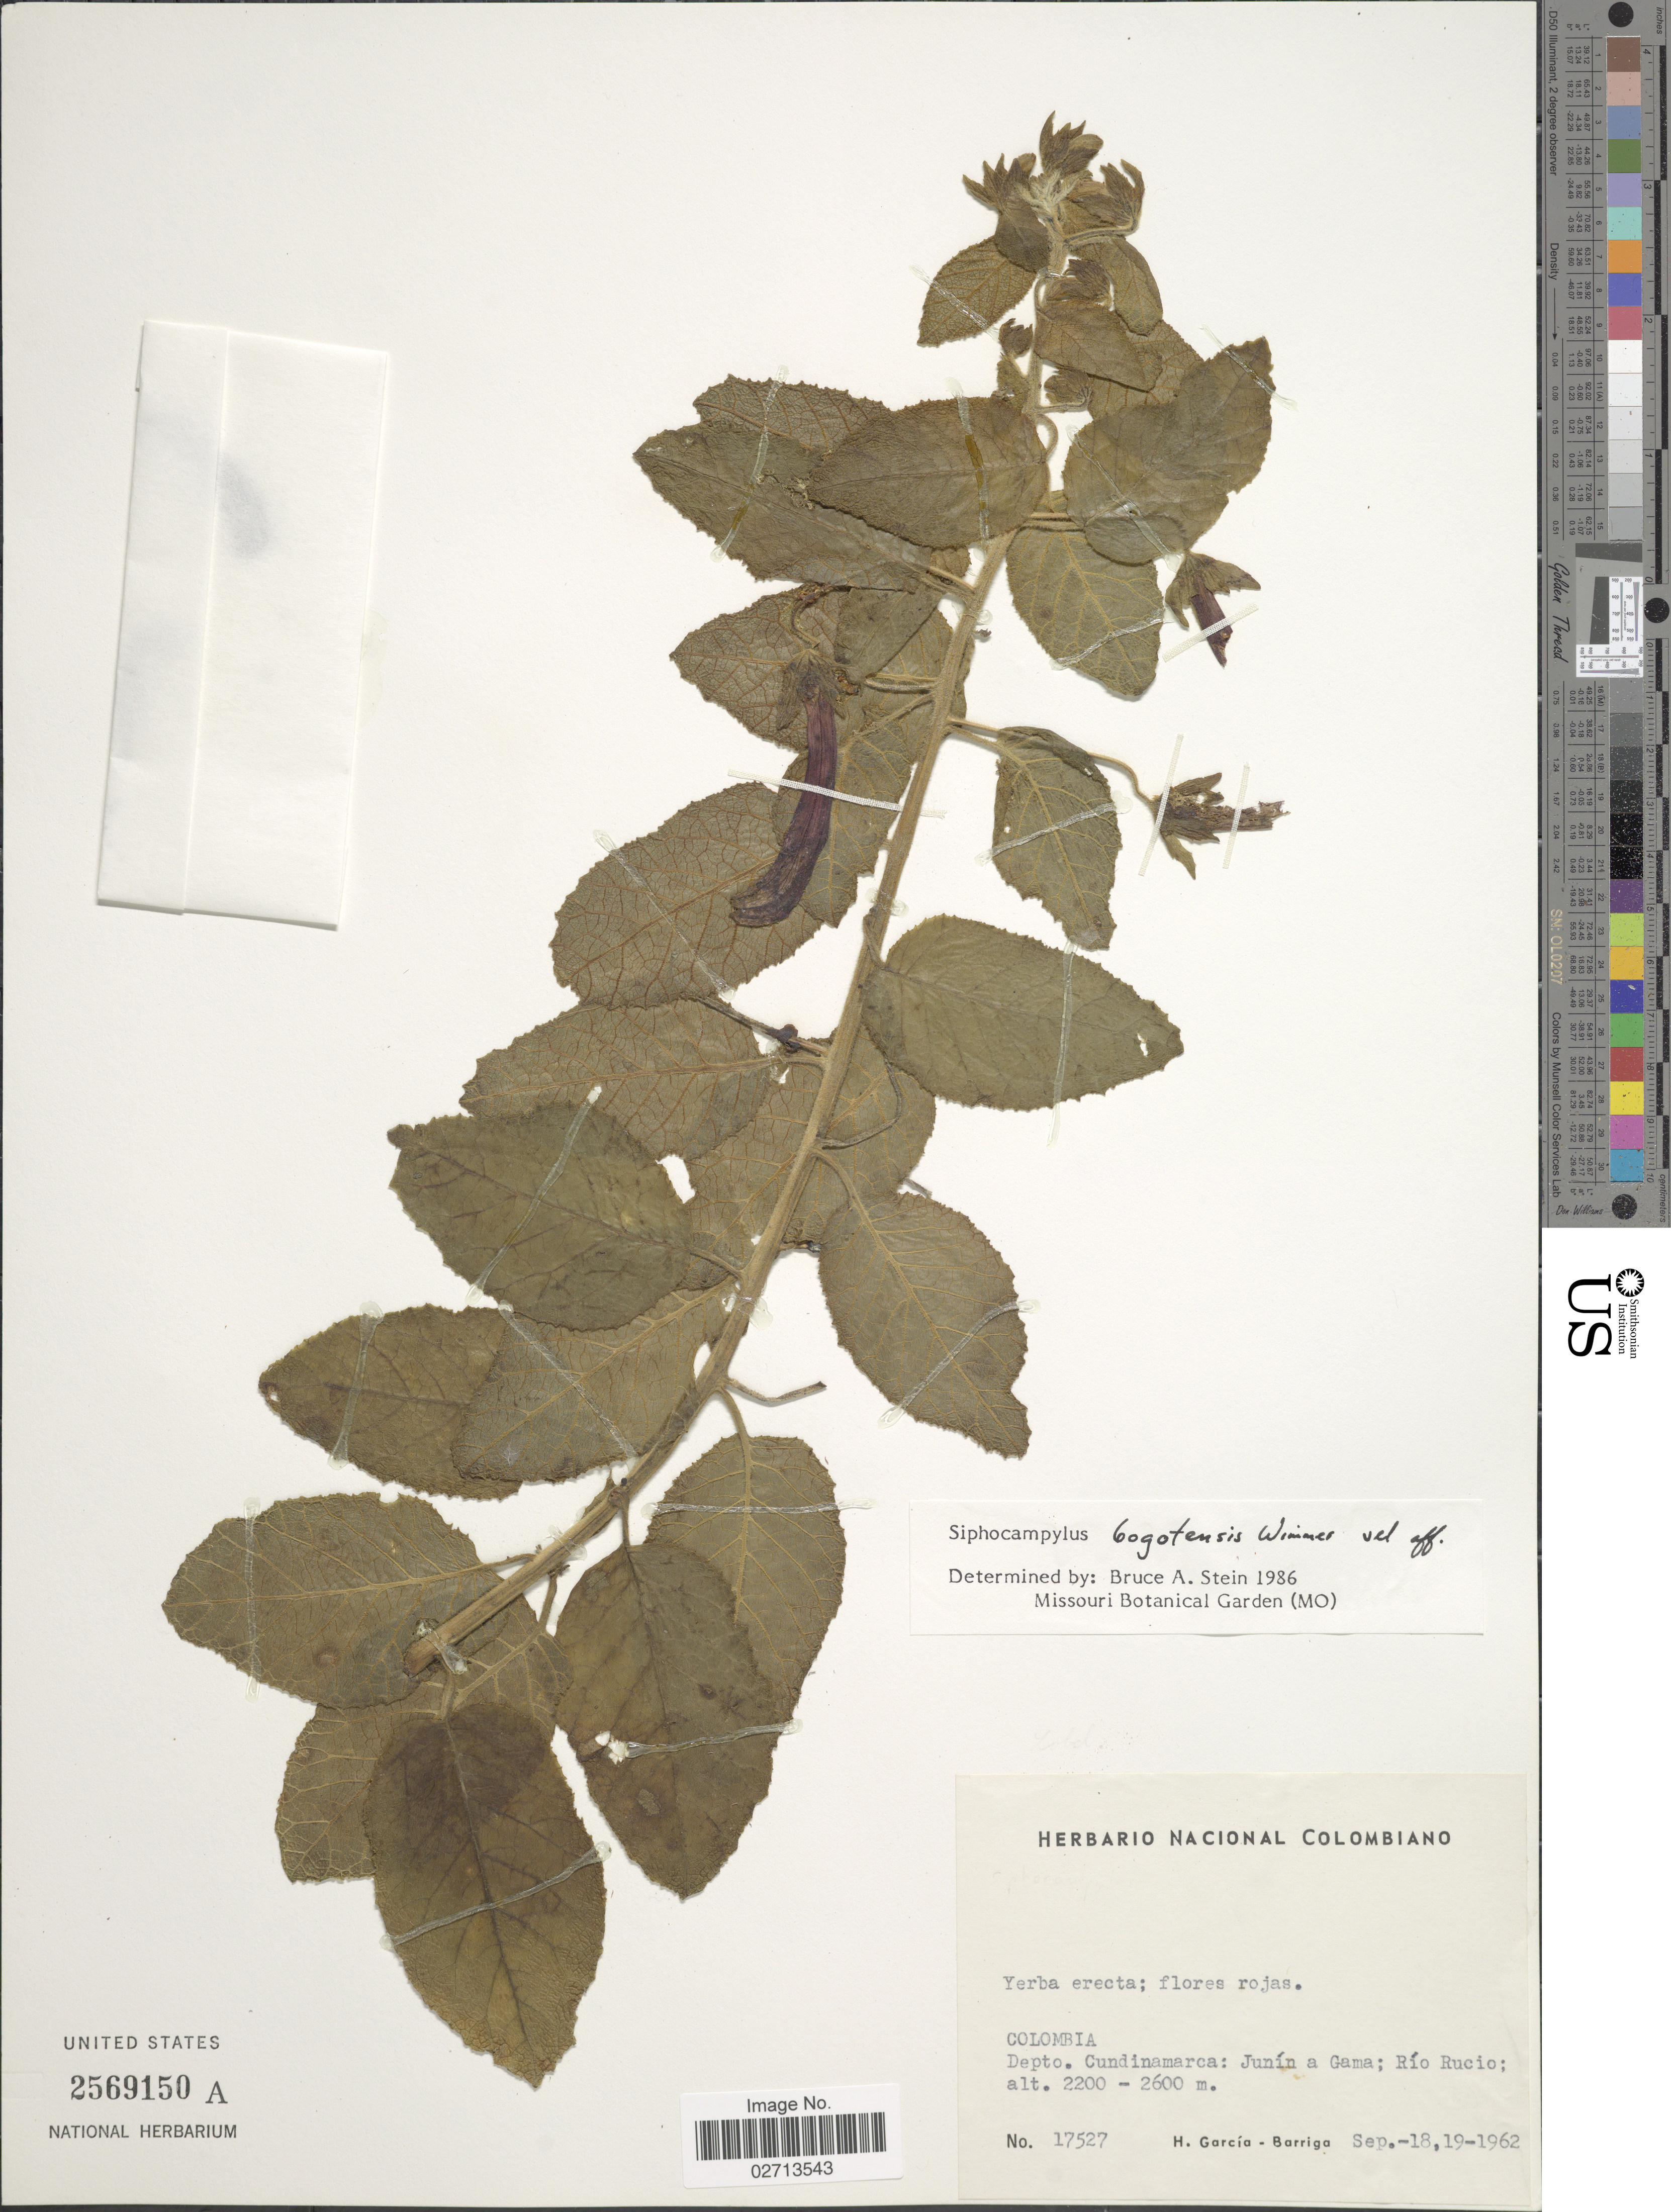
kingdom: Plantae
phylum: Tracheophyta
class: Magnoliopsida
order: Asterales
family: Campanulaceae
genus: Siphocampylus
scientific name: Siphocampylus bogotensis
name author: E. Wimm.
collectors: H. García Barriga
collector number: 17527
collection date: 1962-09-18/1962-09-19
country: Colombia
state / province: Cundinamarca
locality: Junin a Gama: Rio Rucio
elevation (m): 2200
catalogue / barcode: US 2569150A